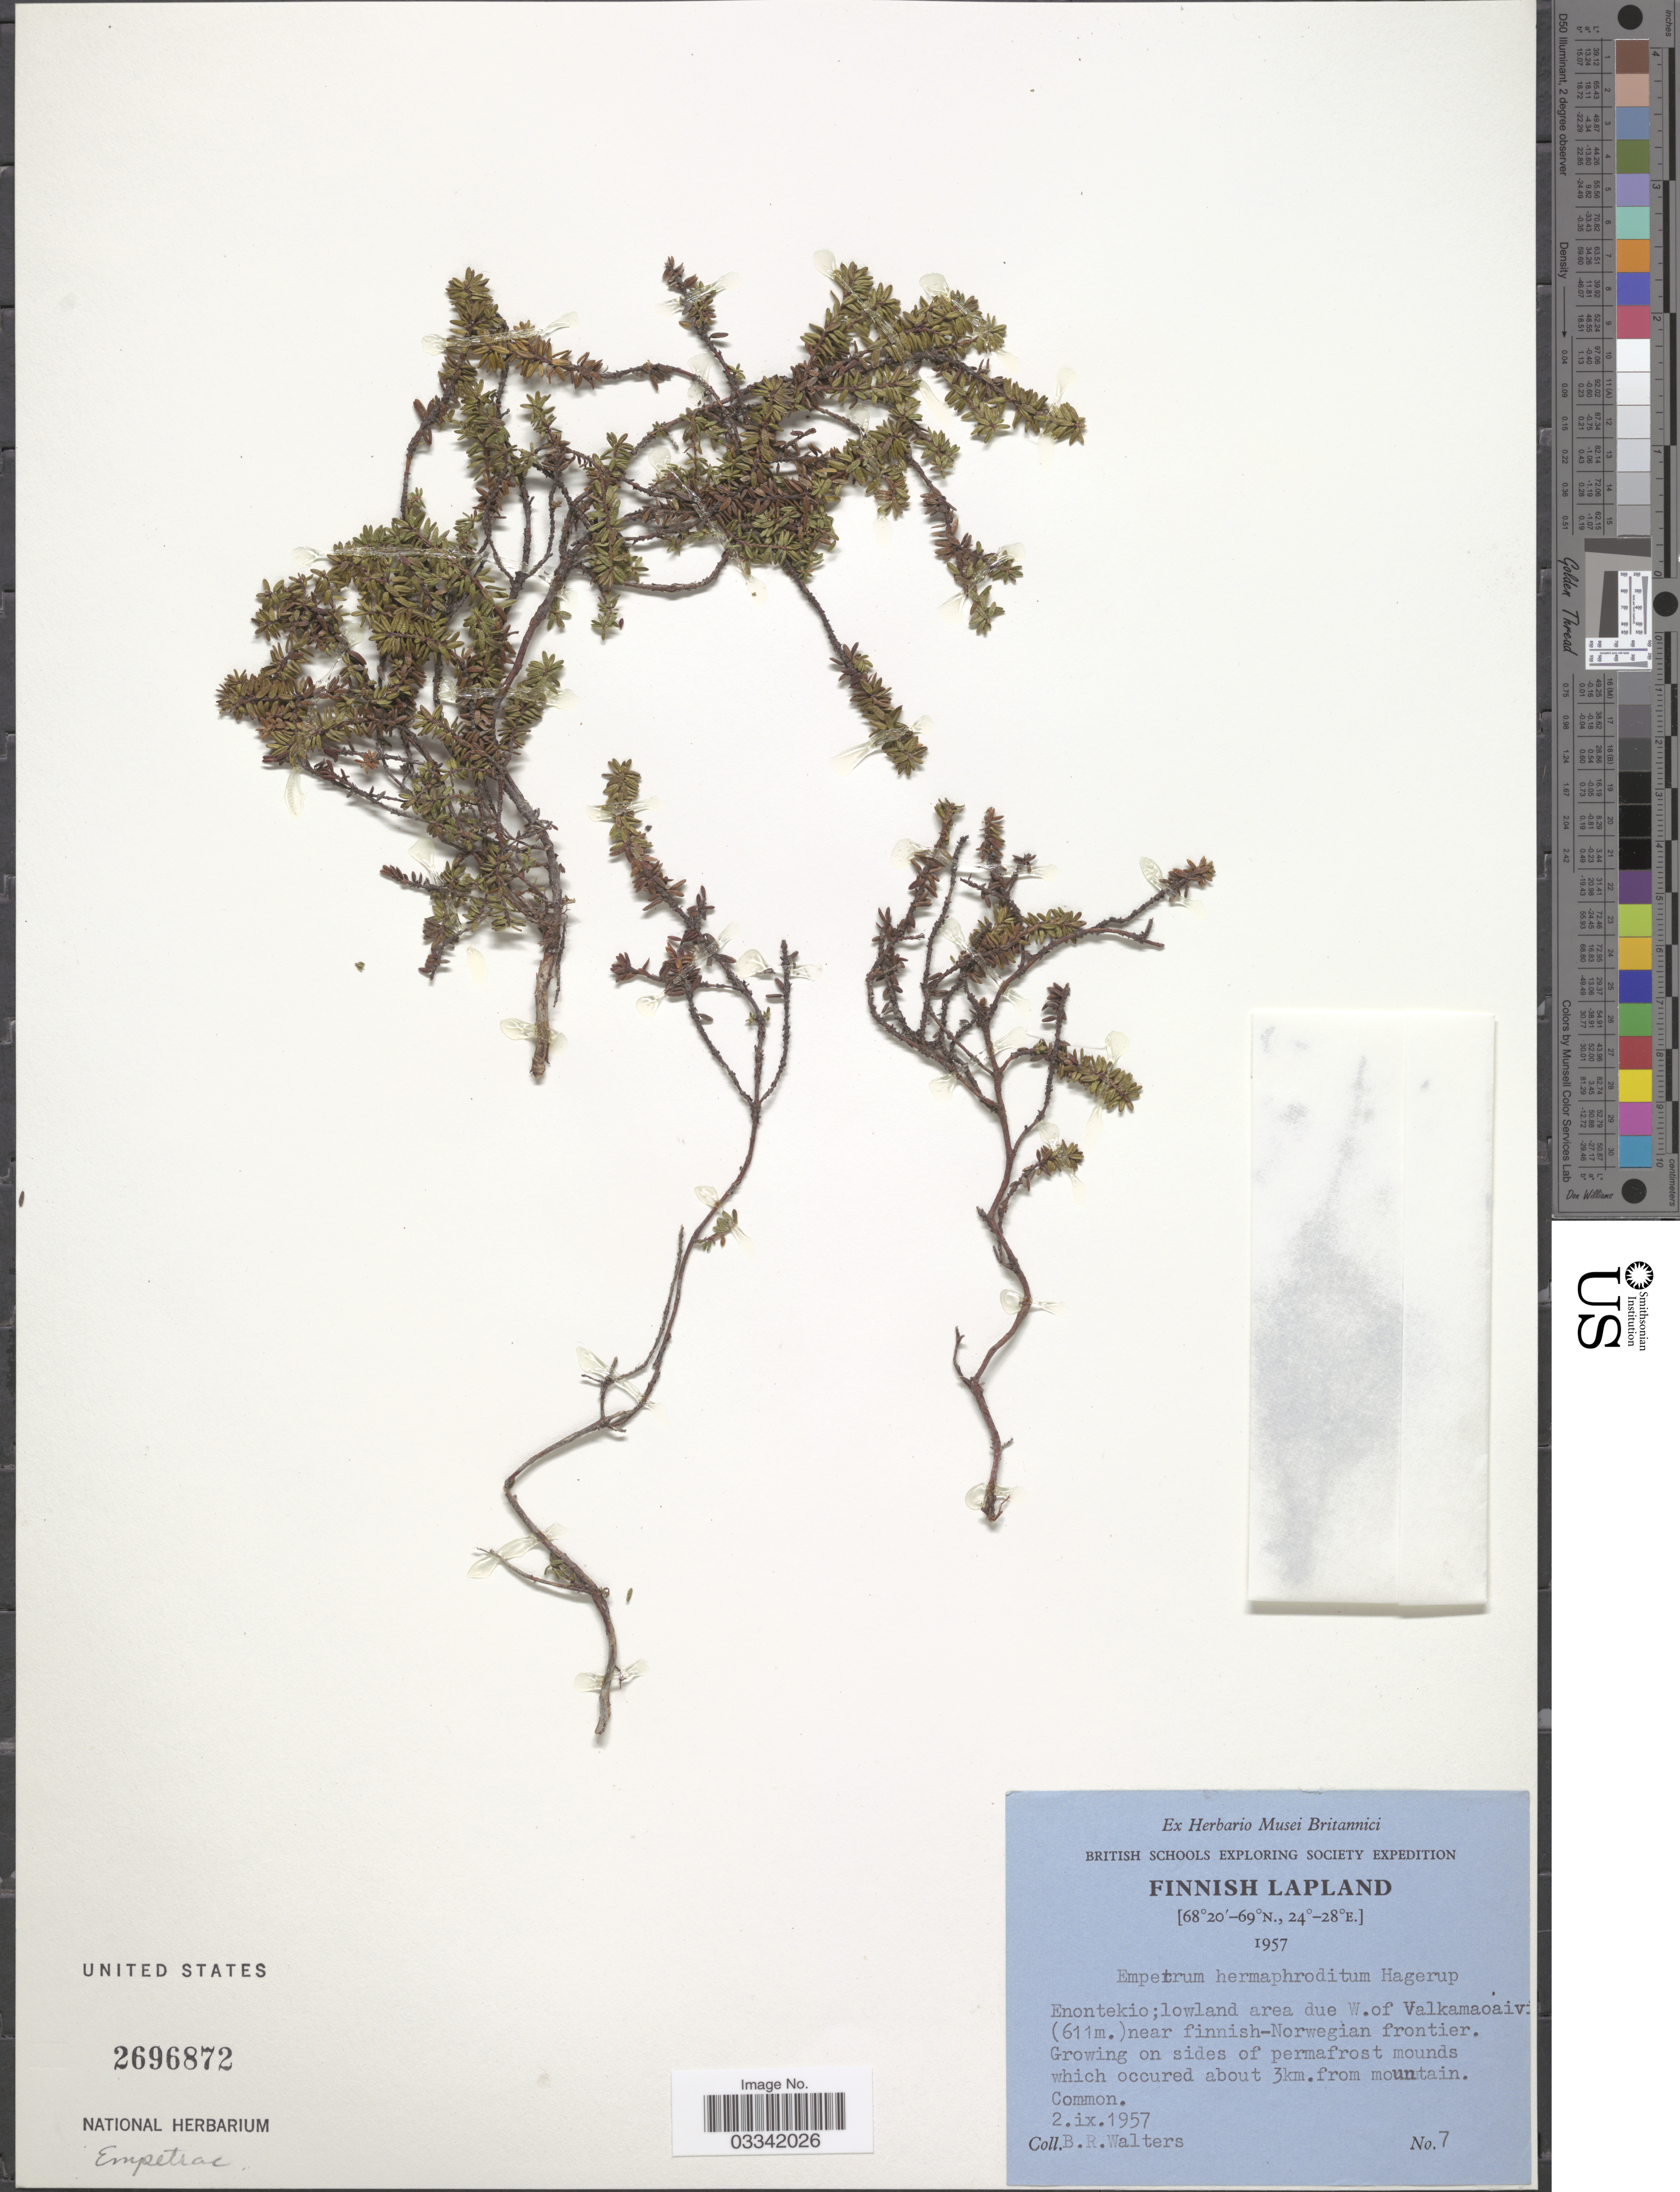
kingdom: Plantae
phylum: Tracheophyta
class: Magnoliopsida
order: Ericales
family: Ericaceae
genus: Empetrum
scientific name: Empetrum nigrum subsp. hermaphroditum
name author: (Hagerup) Böcher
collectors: B. Walters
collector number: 7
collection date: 1957-09-02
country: Finland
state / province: Lappi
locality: Finnish Lapland, Enontekio; lowland area due W. of Valkamaoaivi (611m.) near finnish-Norwegian frontier.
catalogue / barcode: US 2696872